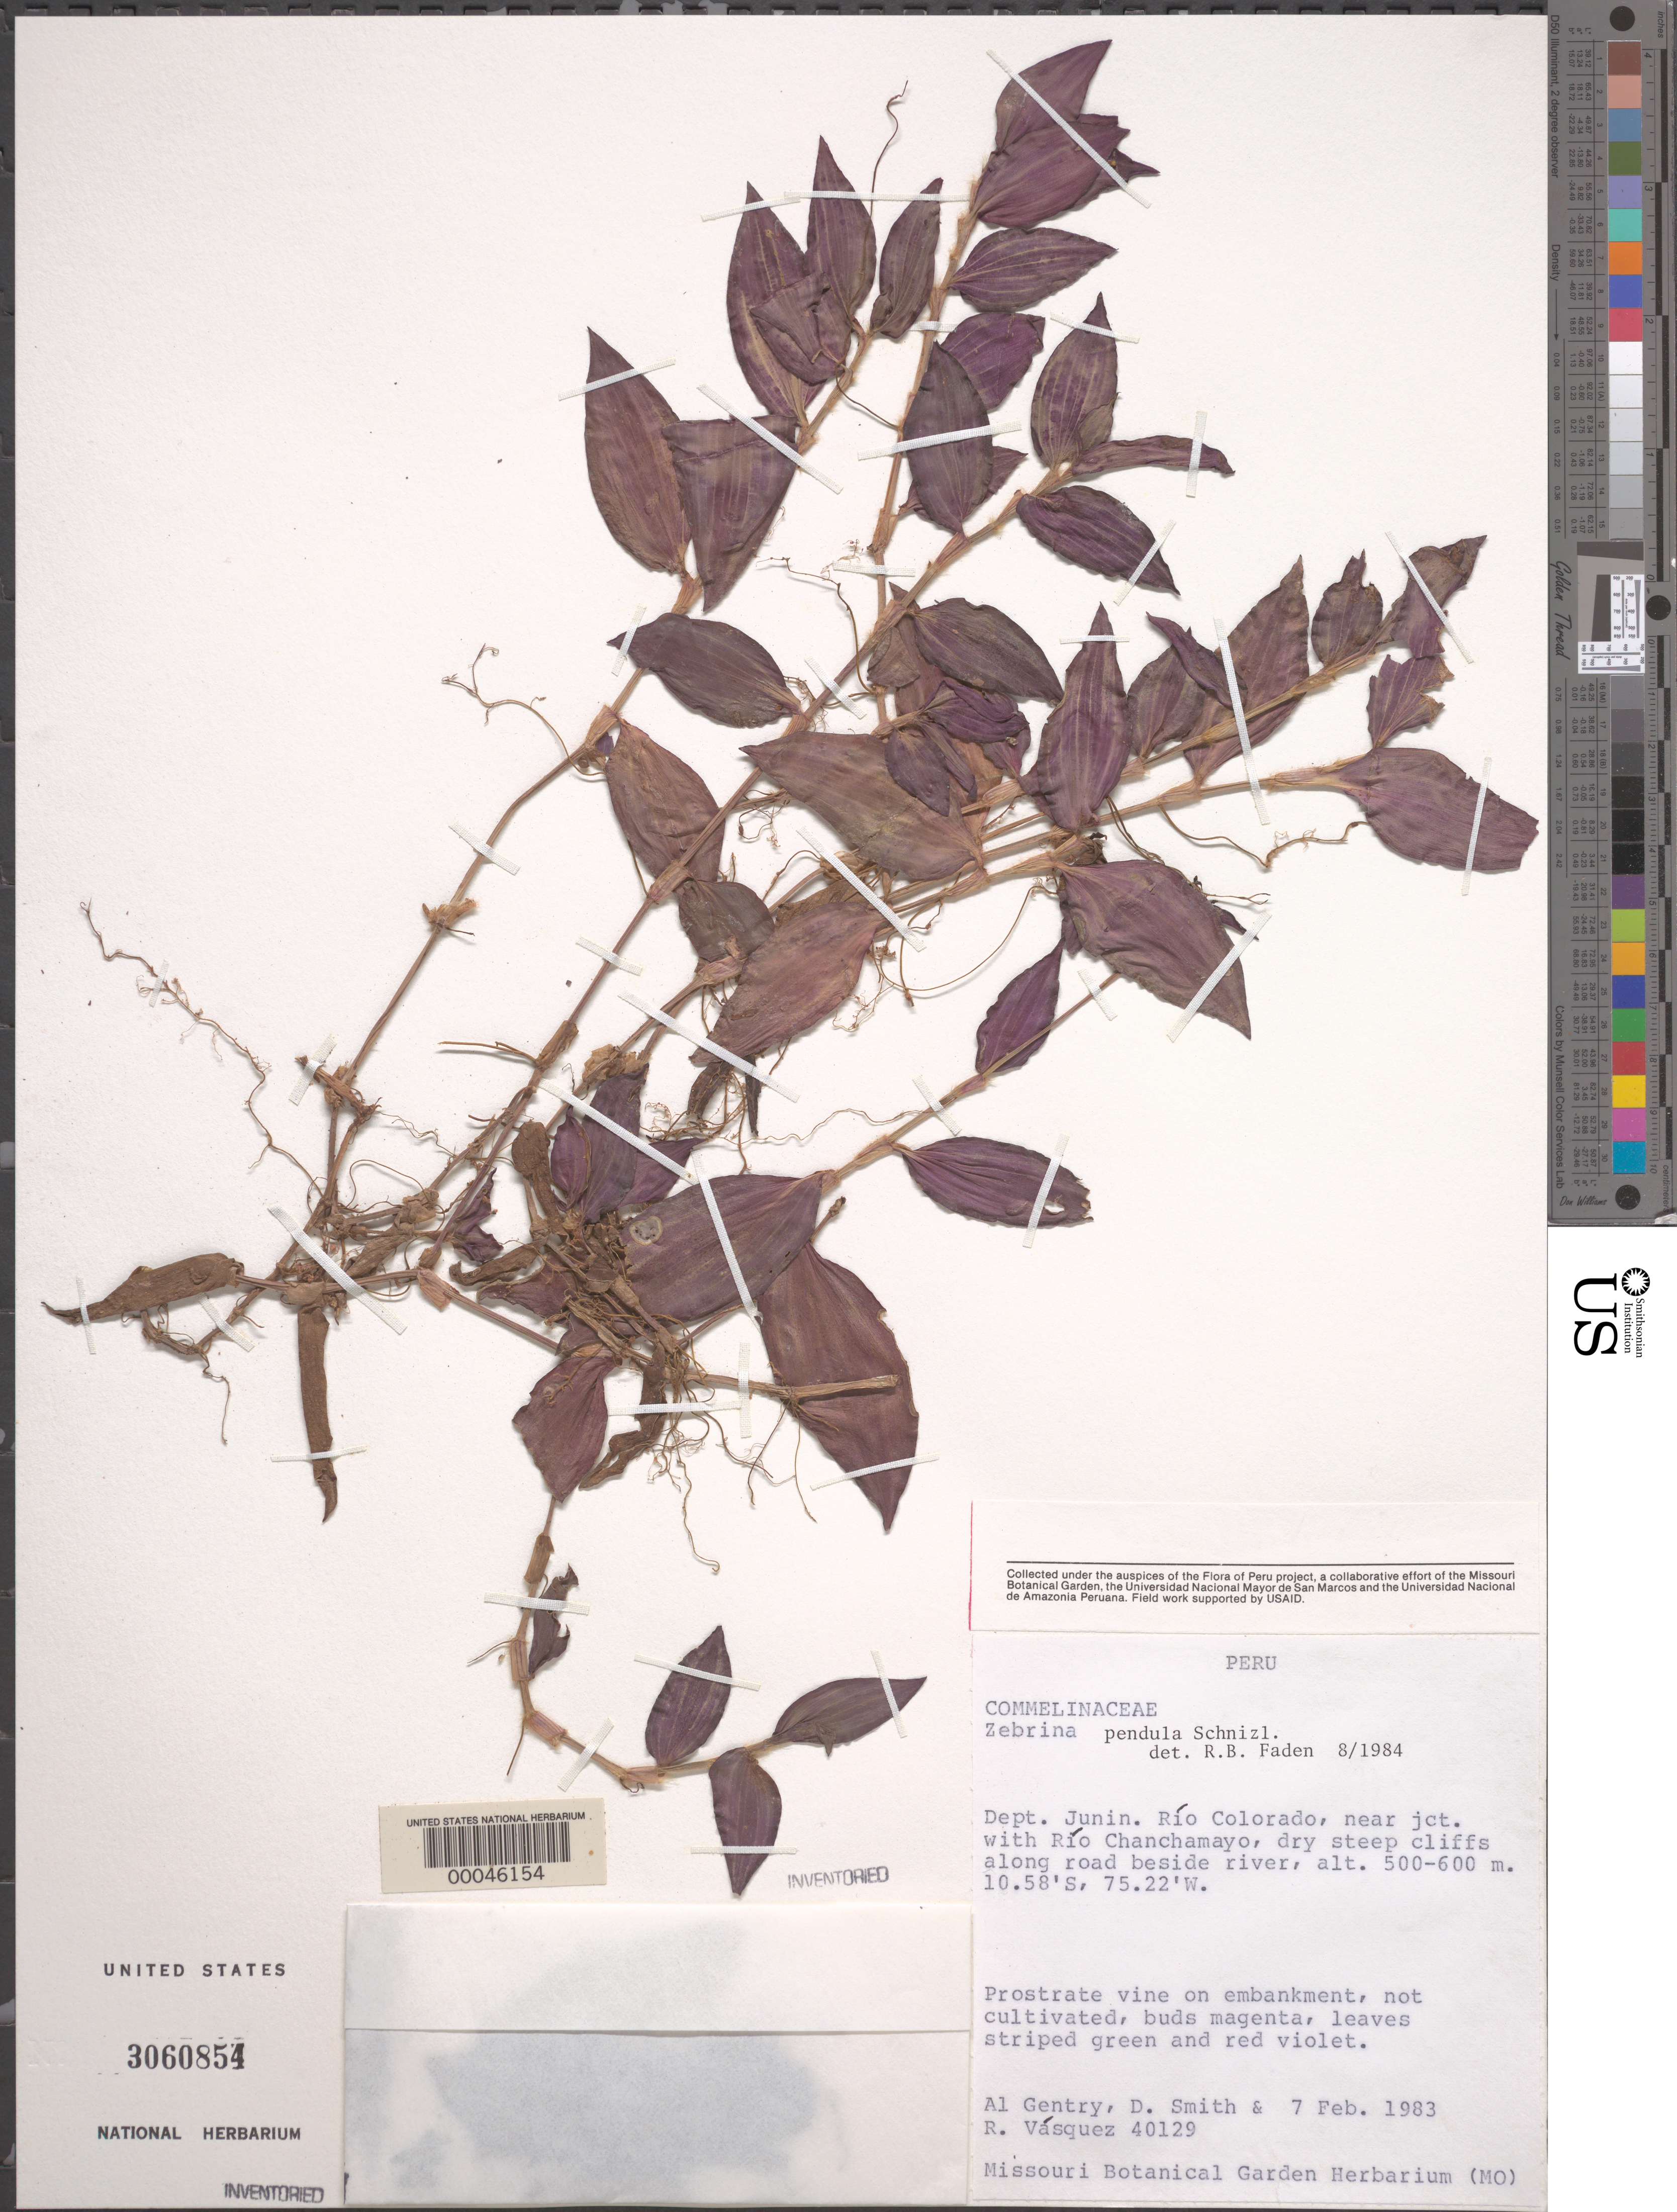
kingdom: Plantae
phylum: Tracheophyta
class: Liliopsida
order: Commelinales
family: Commelinaceae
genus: Tradescantia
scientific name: Tradescantia zebrina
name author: Bosse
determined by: Faden, Robert B., (US), Smithsonian Institution - National Museum of Natural History (UNITED STATES)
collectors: A. H. Gentry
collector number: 40129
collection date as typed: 07 Feb 1983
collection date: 1983-02-07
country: Peru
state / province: Junín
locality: Rio colorado, near junction with rio chanchamayo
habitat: Roadside near river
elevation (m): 500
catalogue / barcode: US 3060854